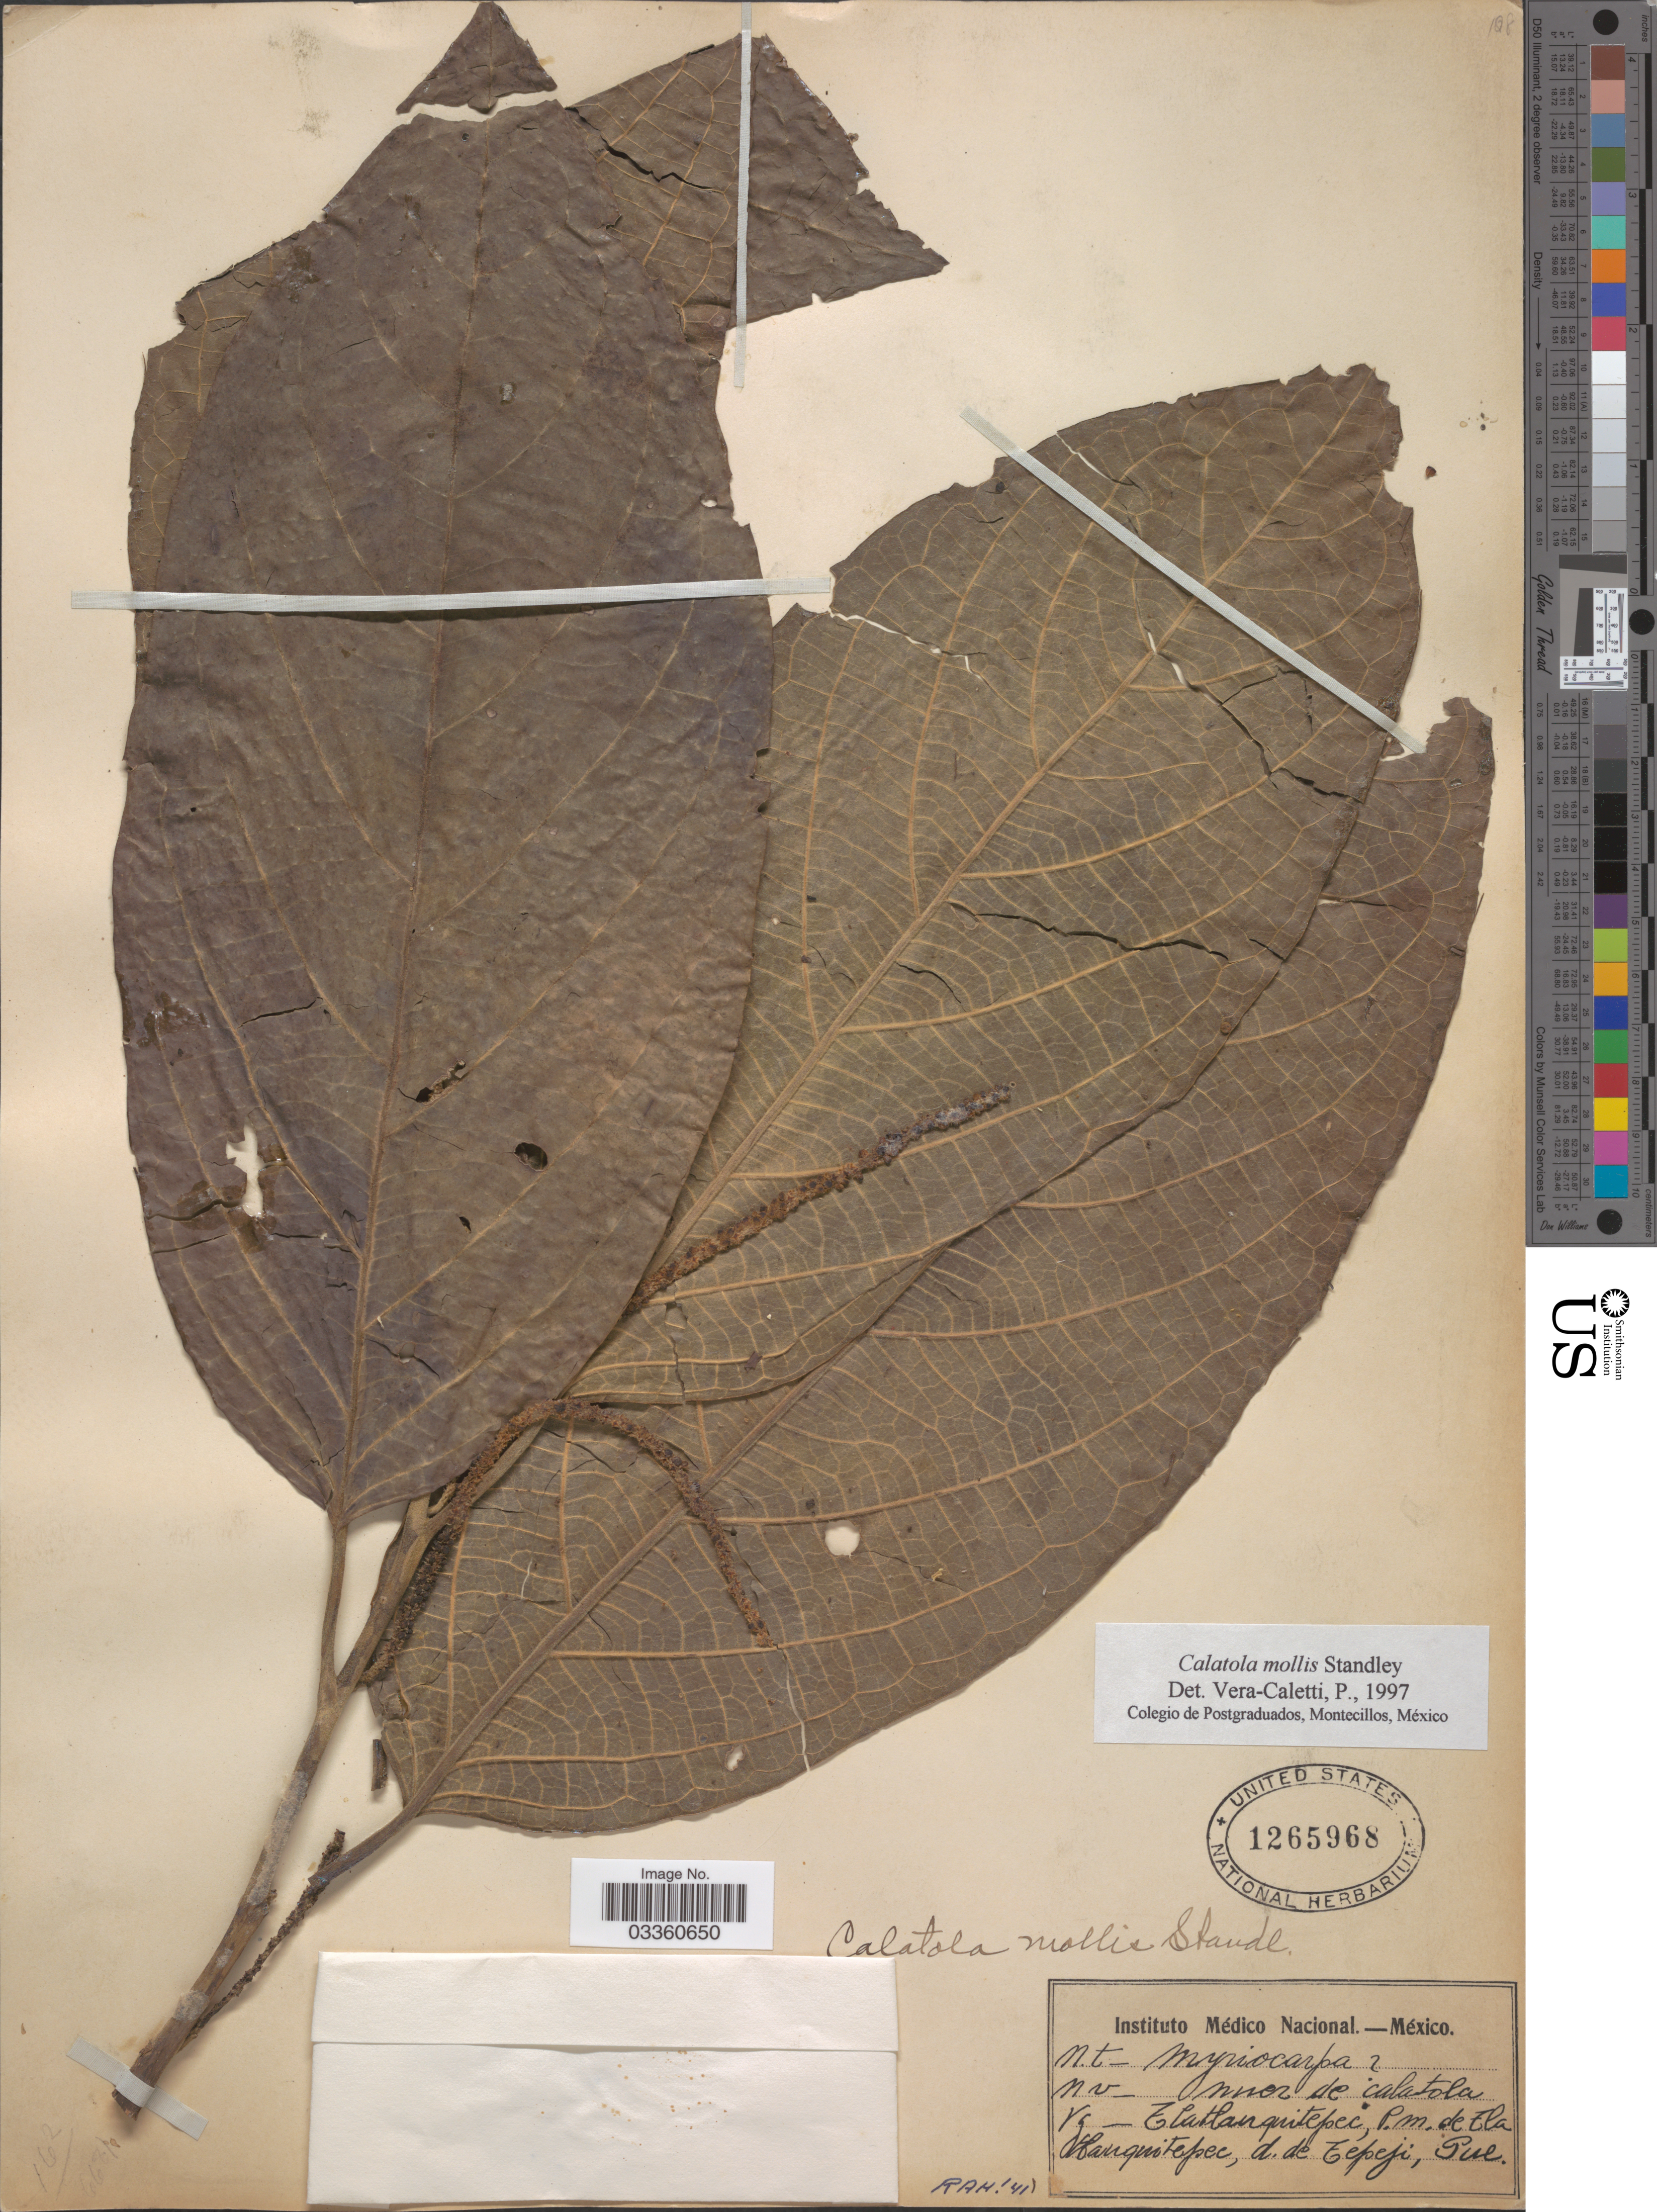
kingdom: Plantae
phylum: Tracheophyta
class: Magnoliopsida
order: Metteniusales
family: Metteniusaceae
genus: Calatola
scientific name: Calatola mollis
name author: Standl.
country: Mexico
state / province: Puebla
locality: Tlatlauquitepec, P.m. de Tlatauquitepec, d. de Tepeji.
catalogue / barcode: US 1265968